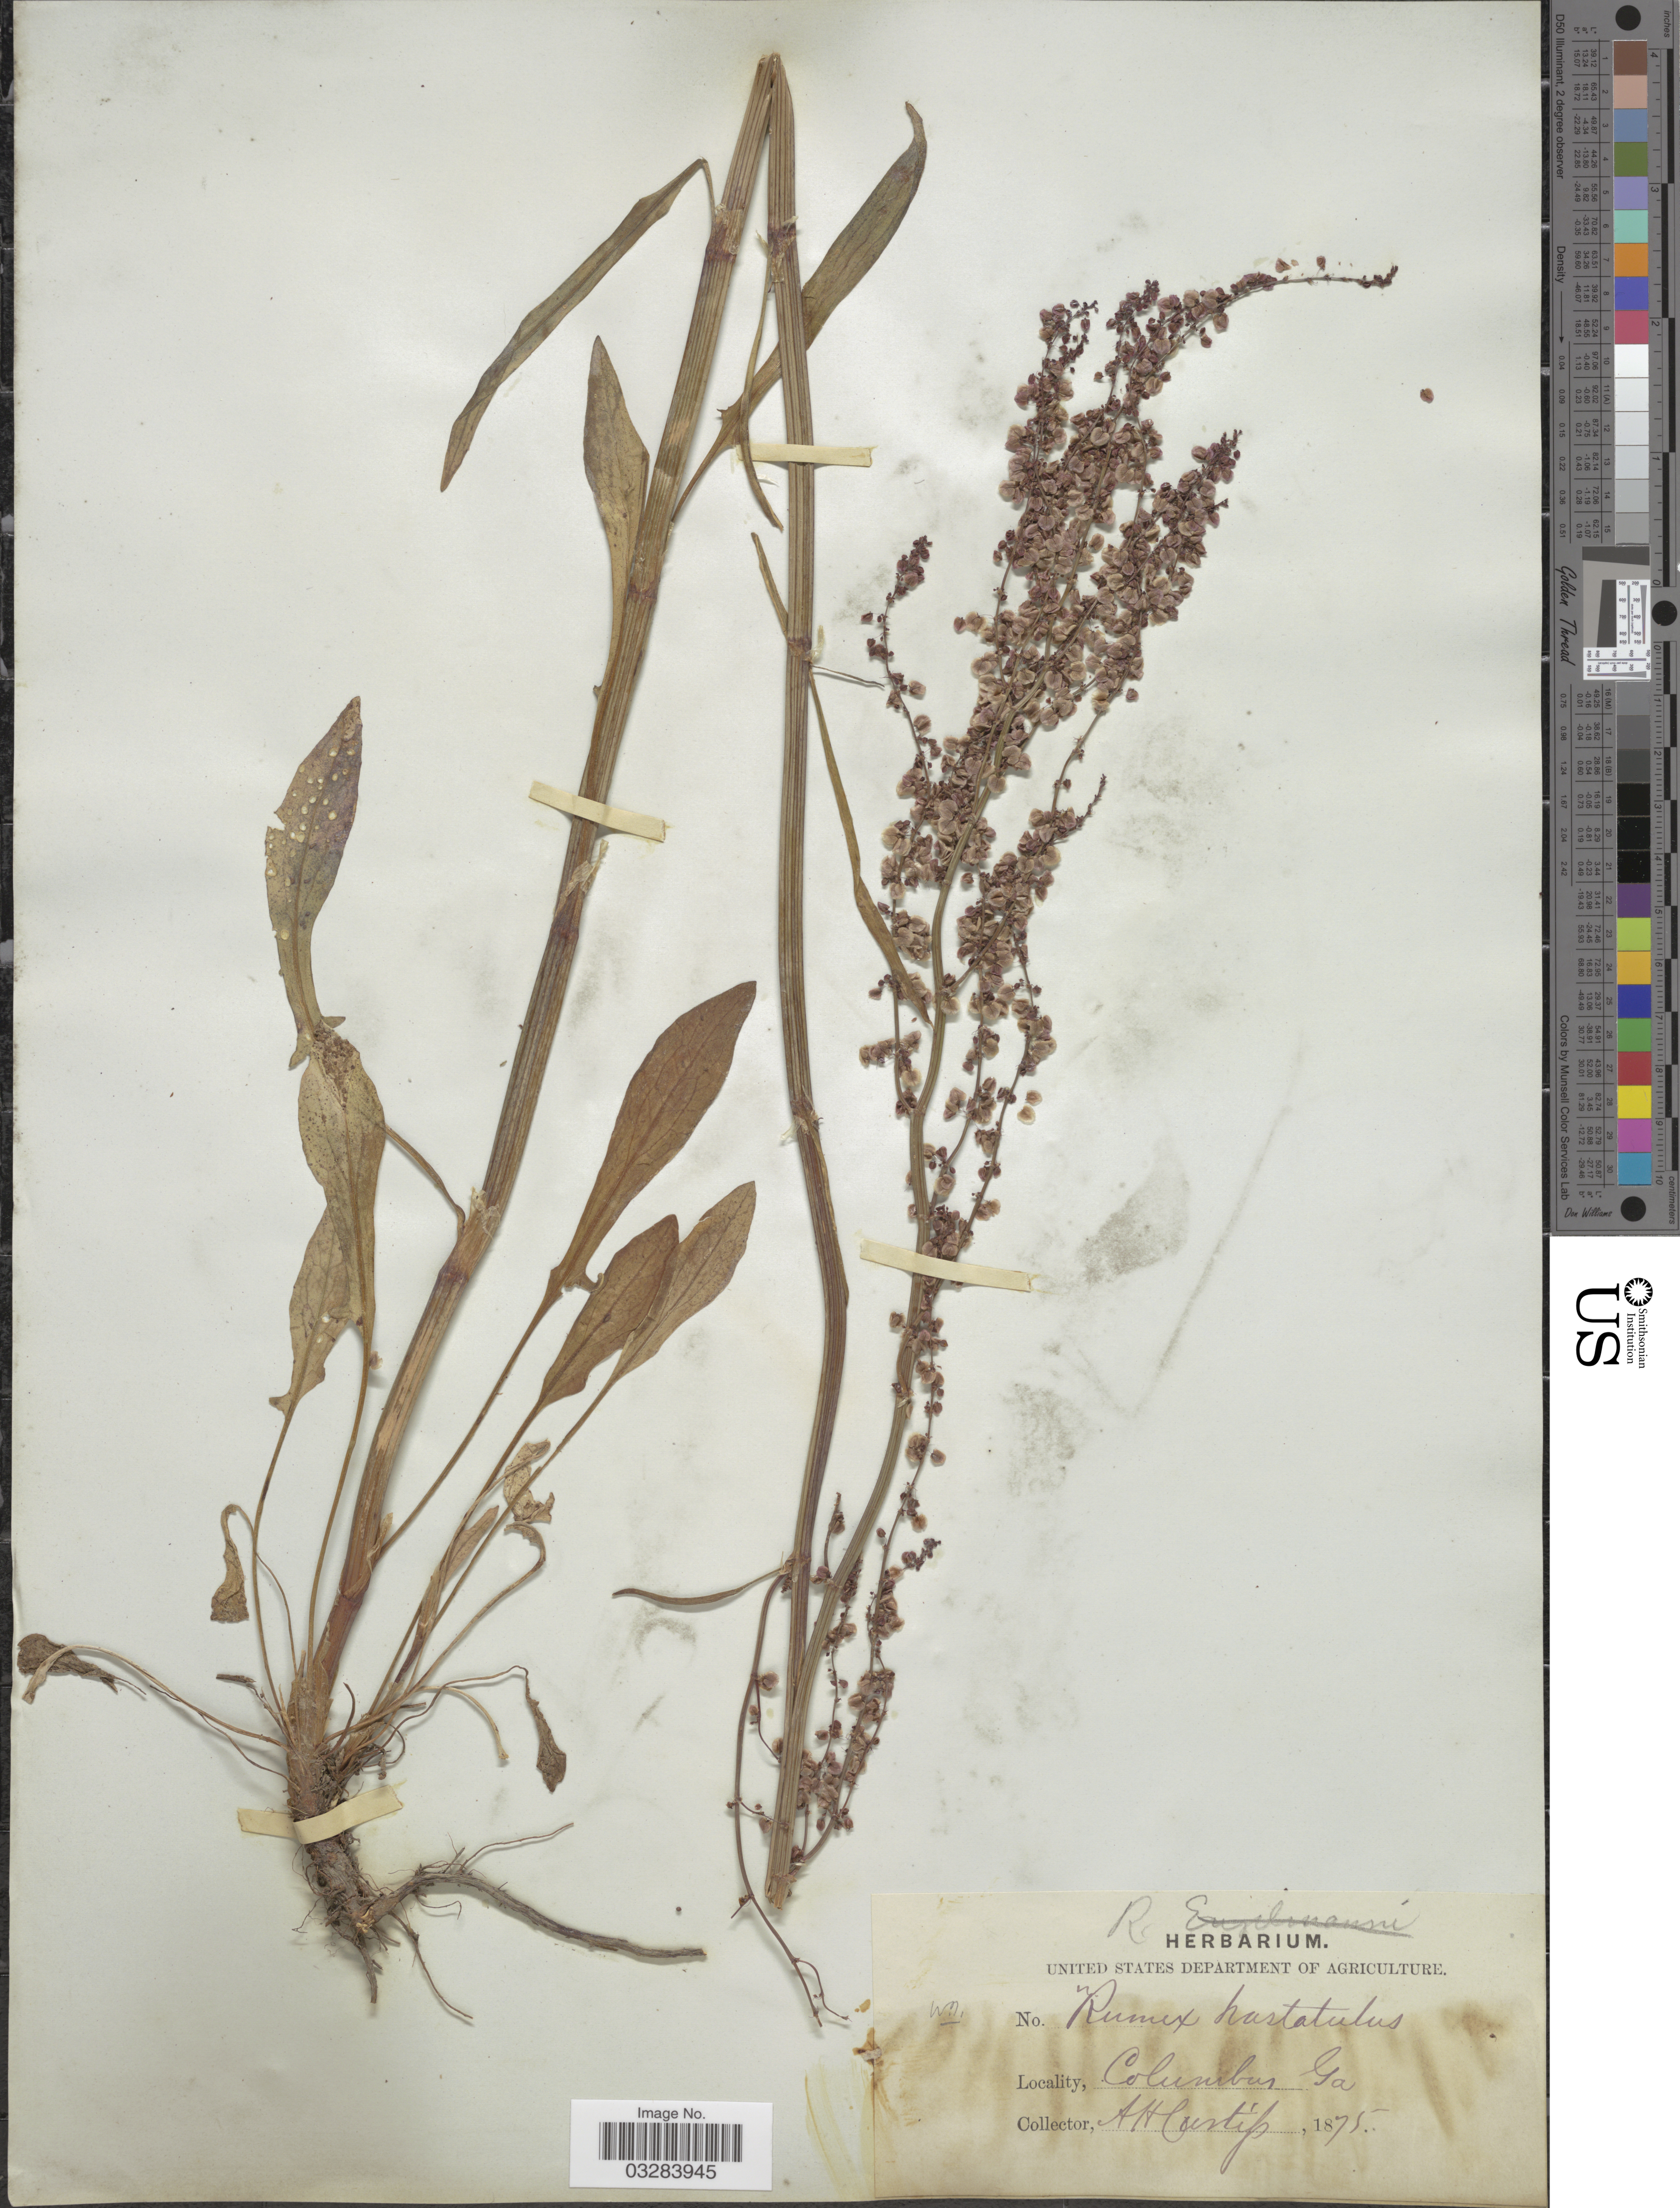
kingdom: Plantae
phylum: Tracheophyta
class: Magnoliopsida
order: Caryophyllales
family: Polygonaceae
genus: Rumex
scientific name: Rumex hastatulus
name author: Baldwin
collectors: A. H. Curtiss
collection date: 1875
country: United States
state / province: Georgia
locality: Columbus Ga.